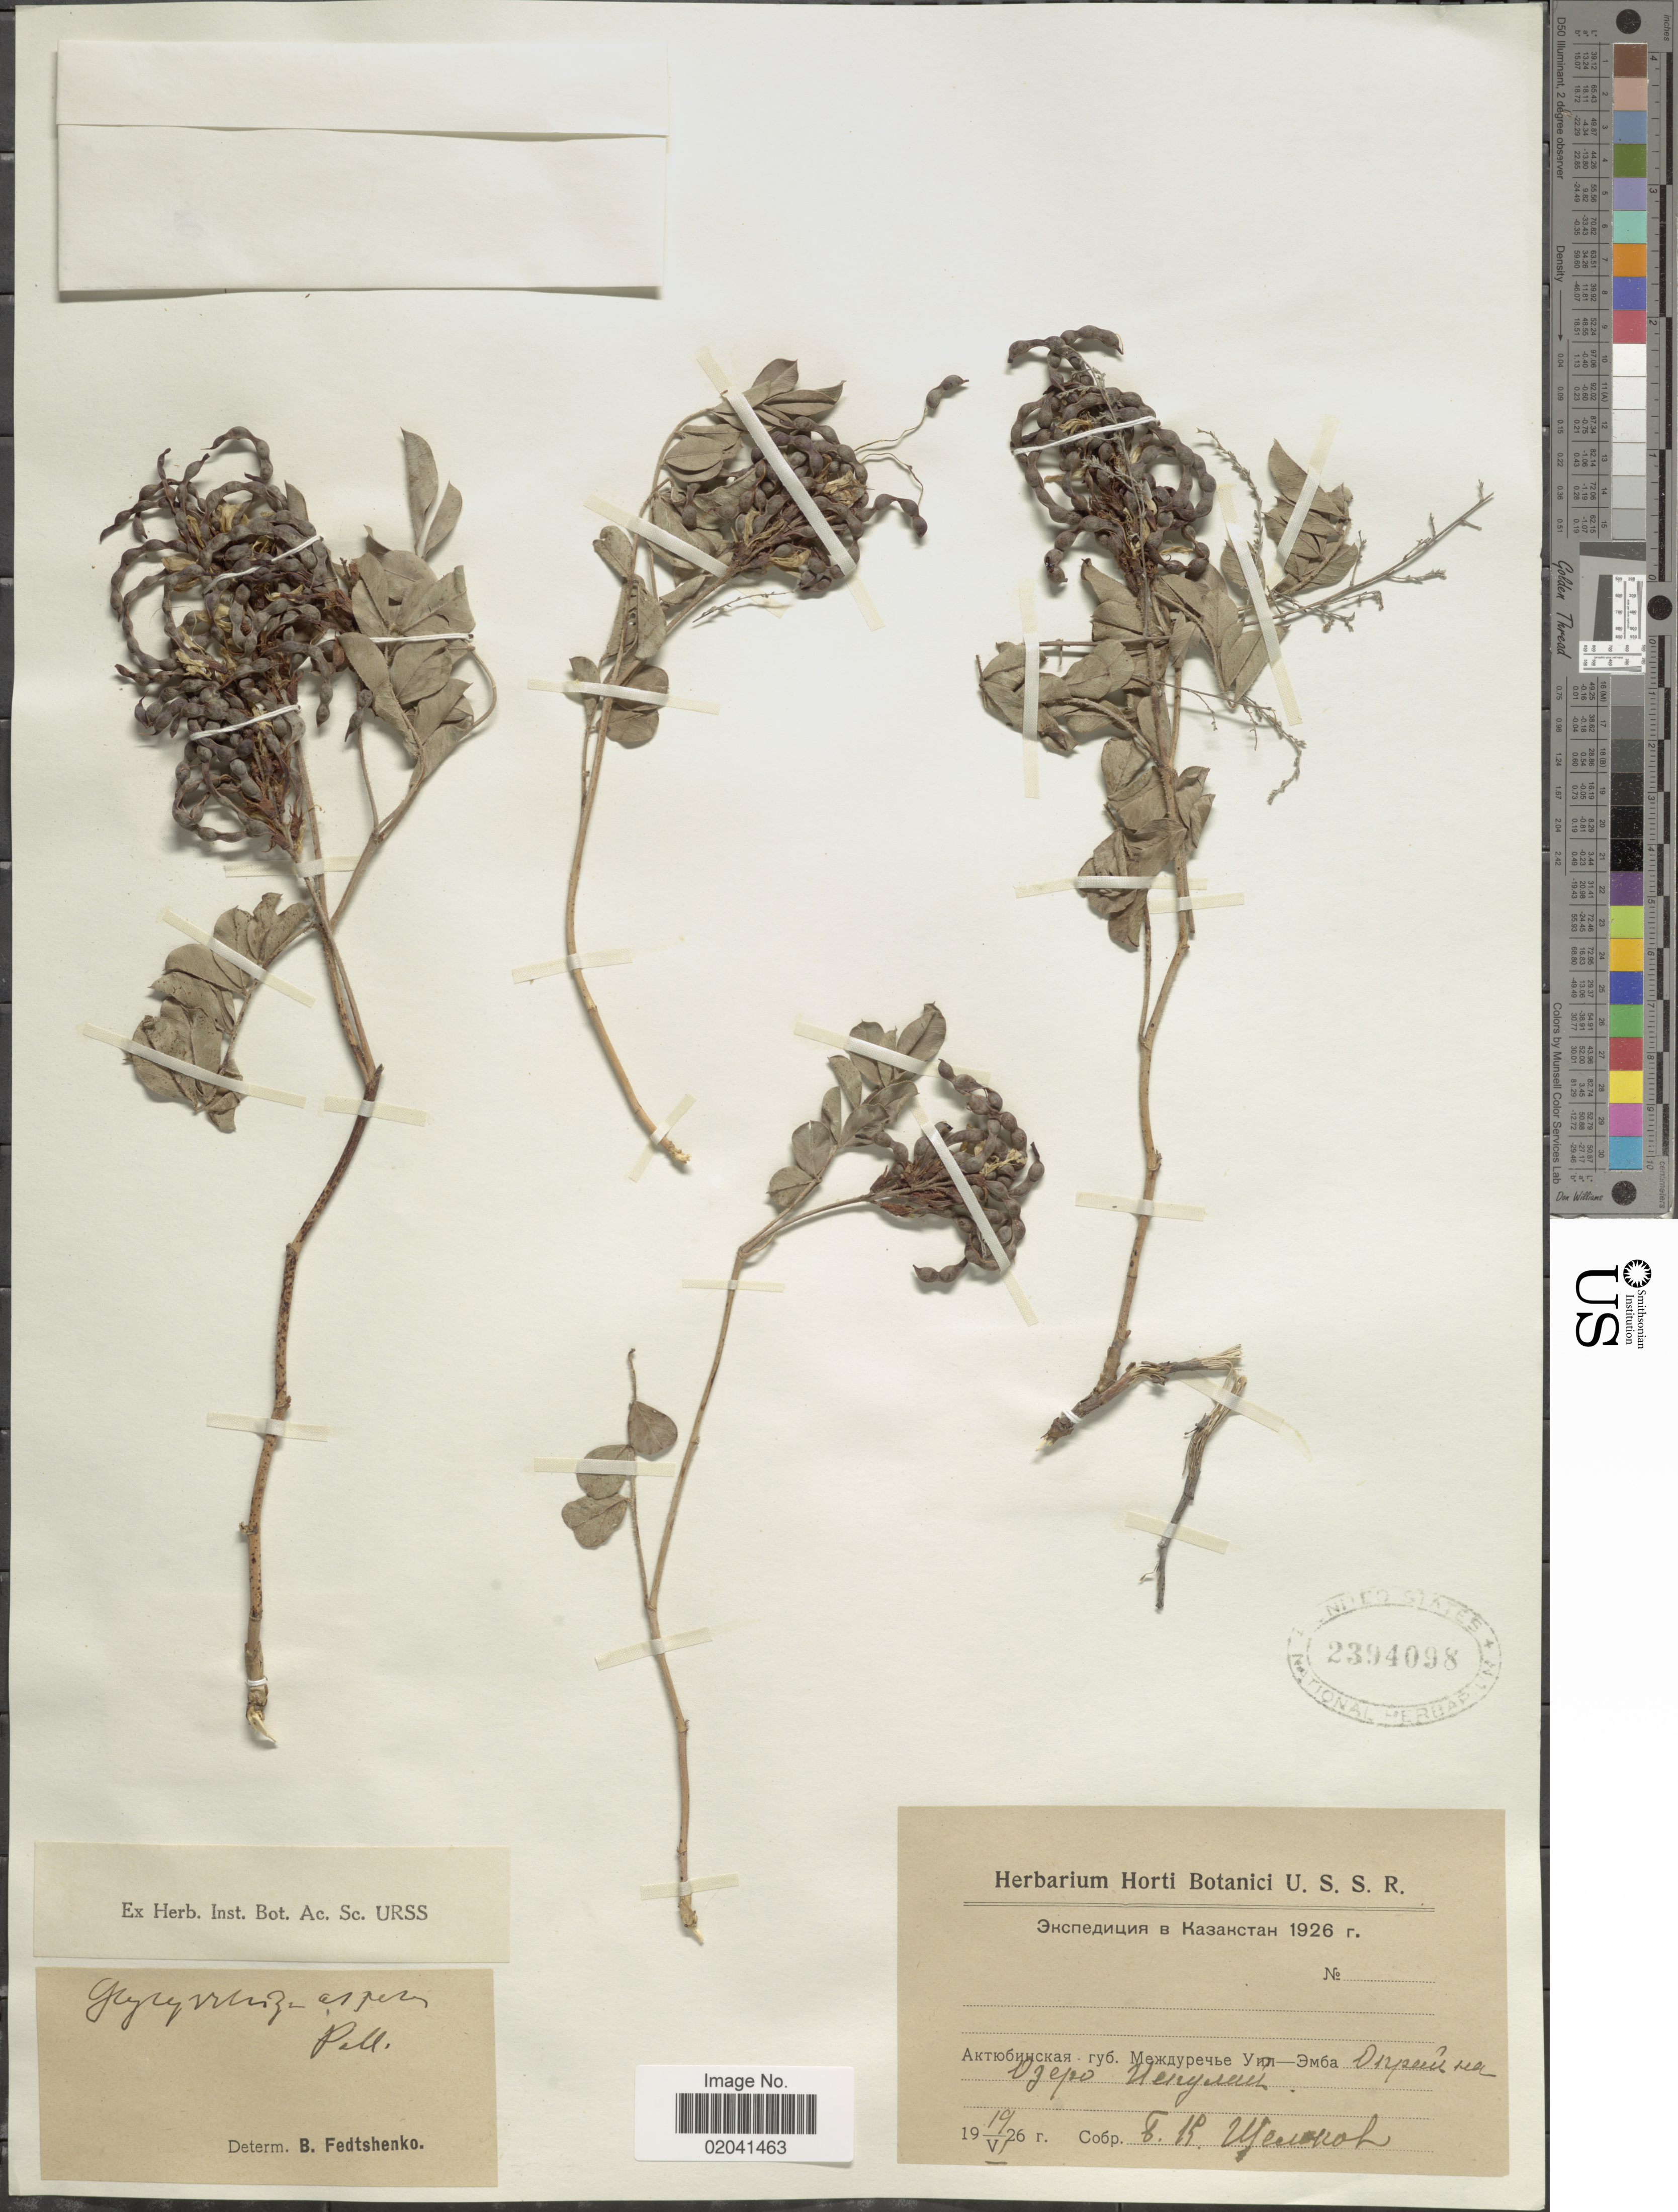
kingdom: Plantae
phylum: Tracheophyta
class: Magnoliopsida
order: Fabales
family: Fabaceae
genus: Glycyrrhiza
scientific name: Glycyrrhiza aspera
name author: Pall.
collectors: G. Shelokov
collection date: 1926-06-19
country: Kazakhstan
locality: Aktobe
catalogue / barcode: US 2394098